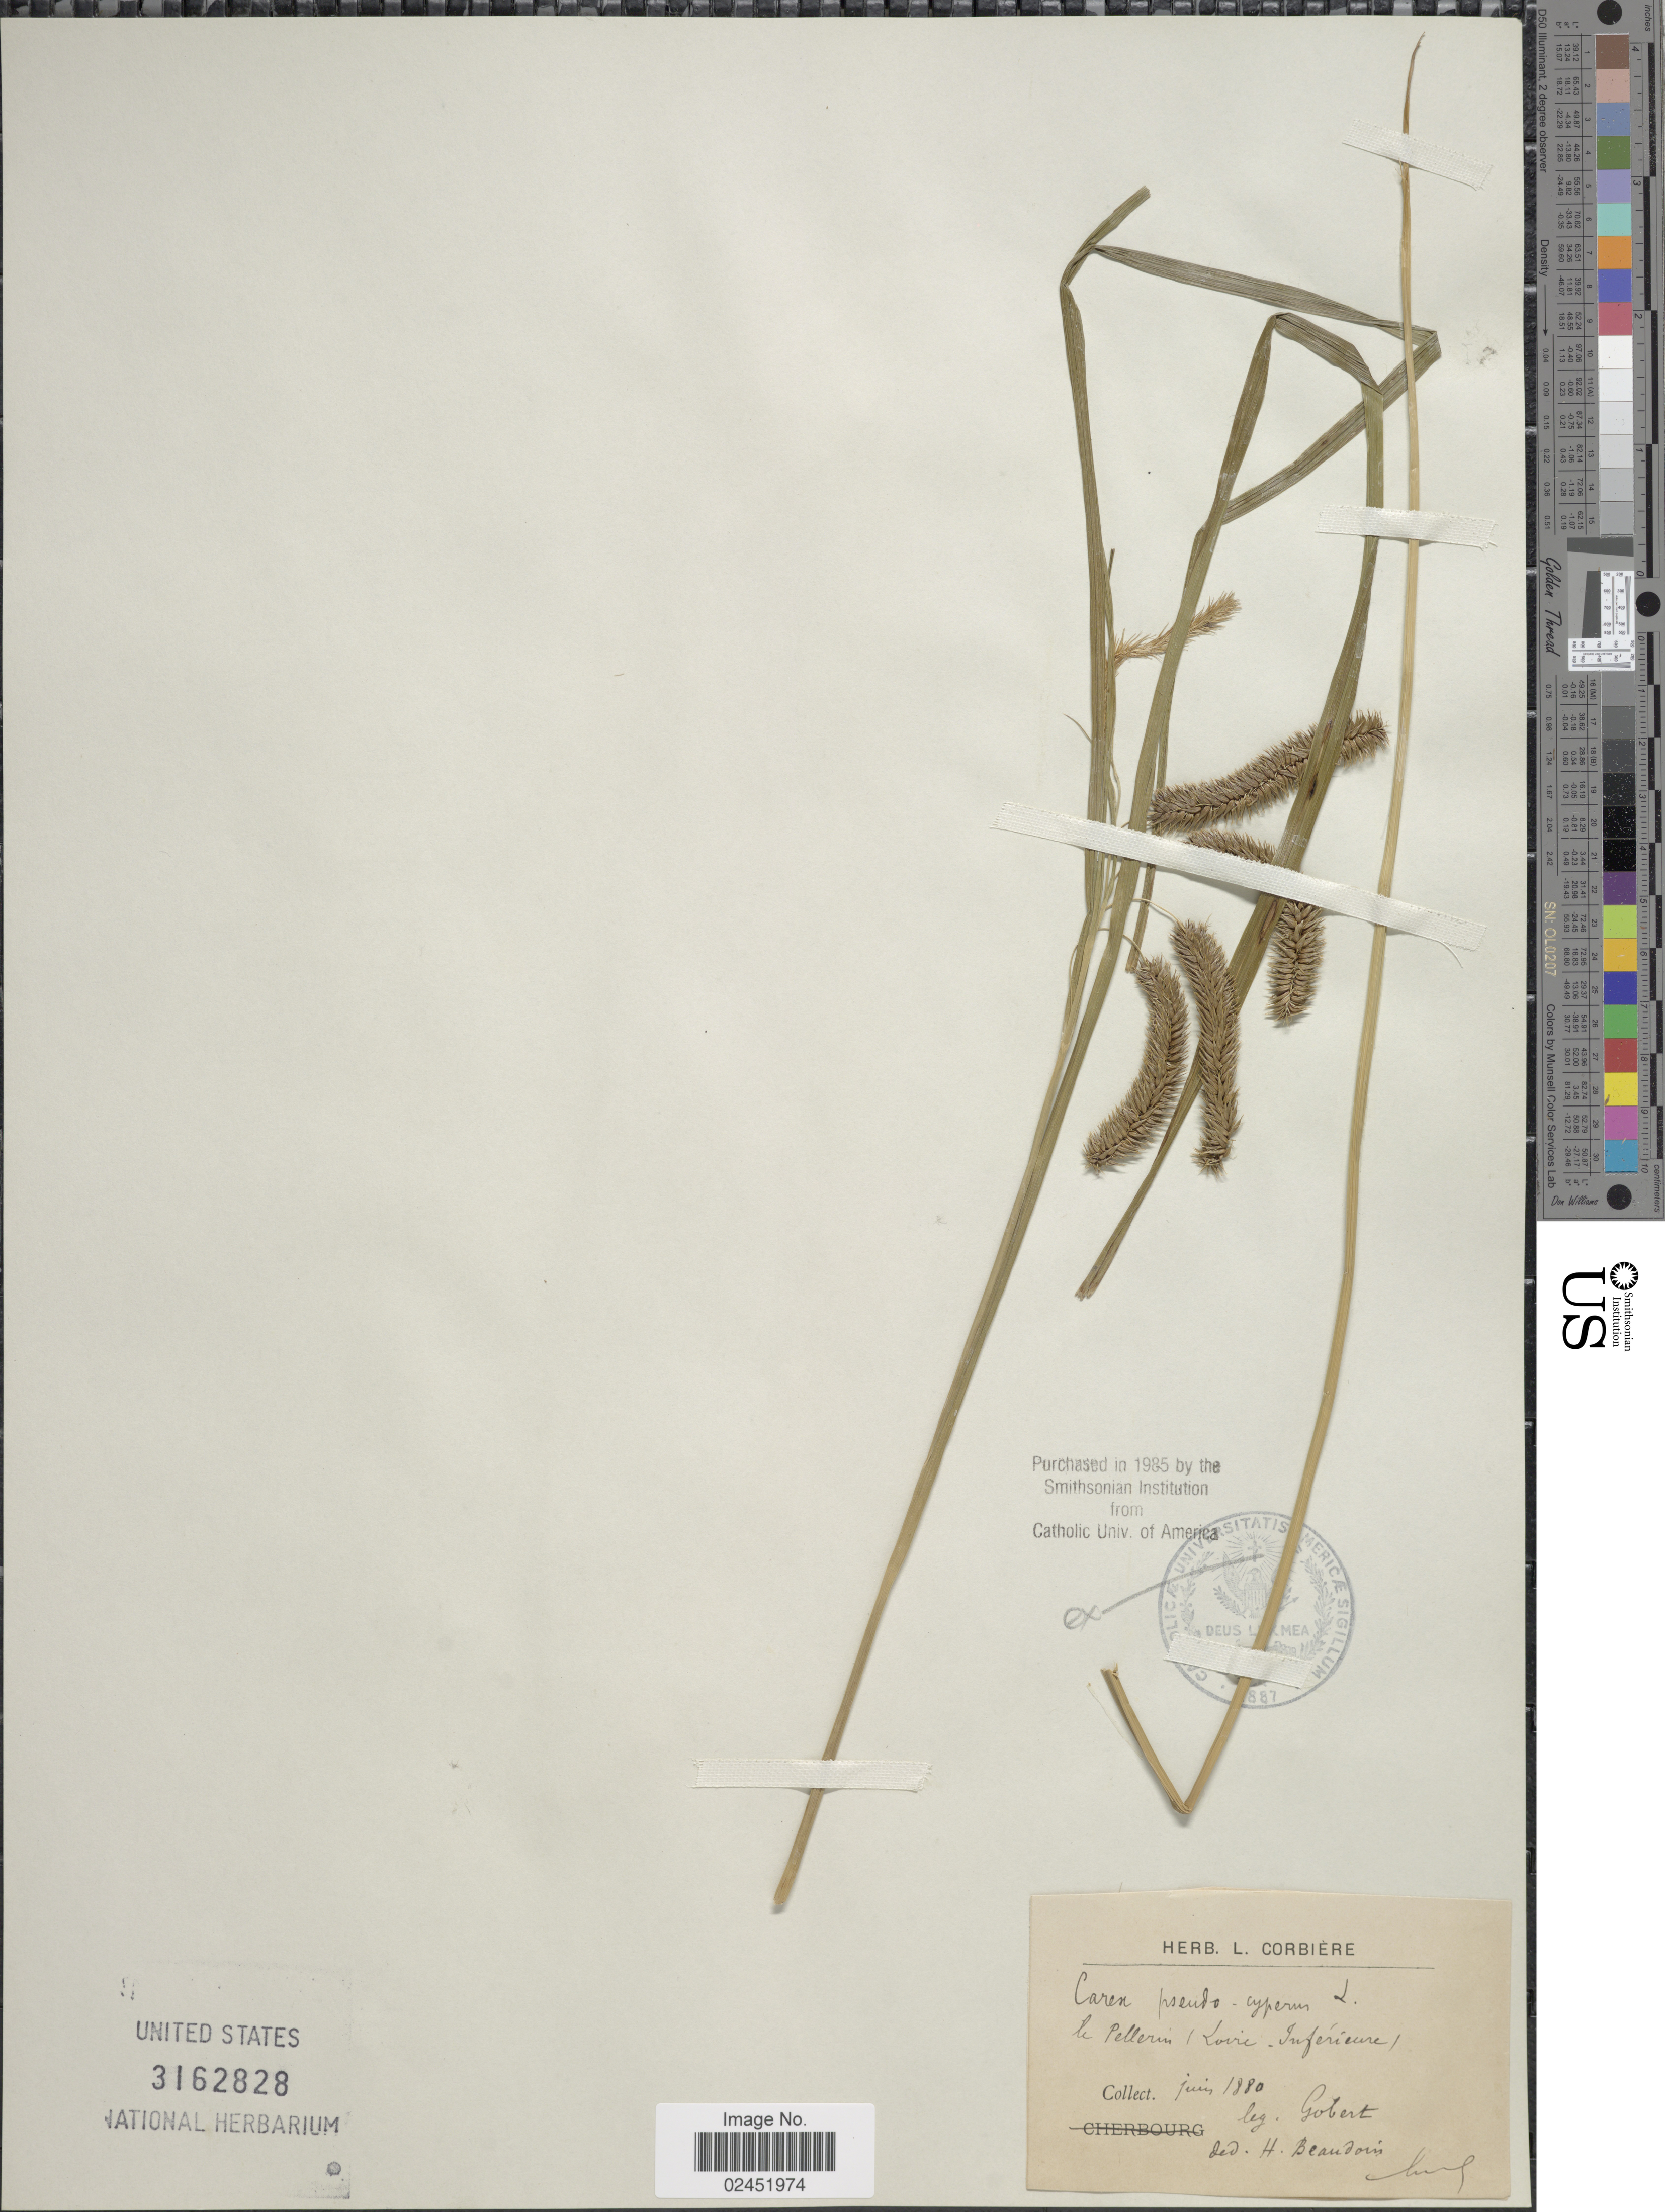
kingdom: Plantae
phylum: Tracheophyta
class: Liliopsida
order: Poales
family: Cyperaceae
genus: Carex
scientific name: Carex pseudocyperus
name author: L.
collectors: Gobert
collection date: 1880-06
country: France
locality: Le Pellerim (LOire-Inférieure)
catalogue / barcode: US 3162828